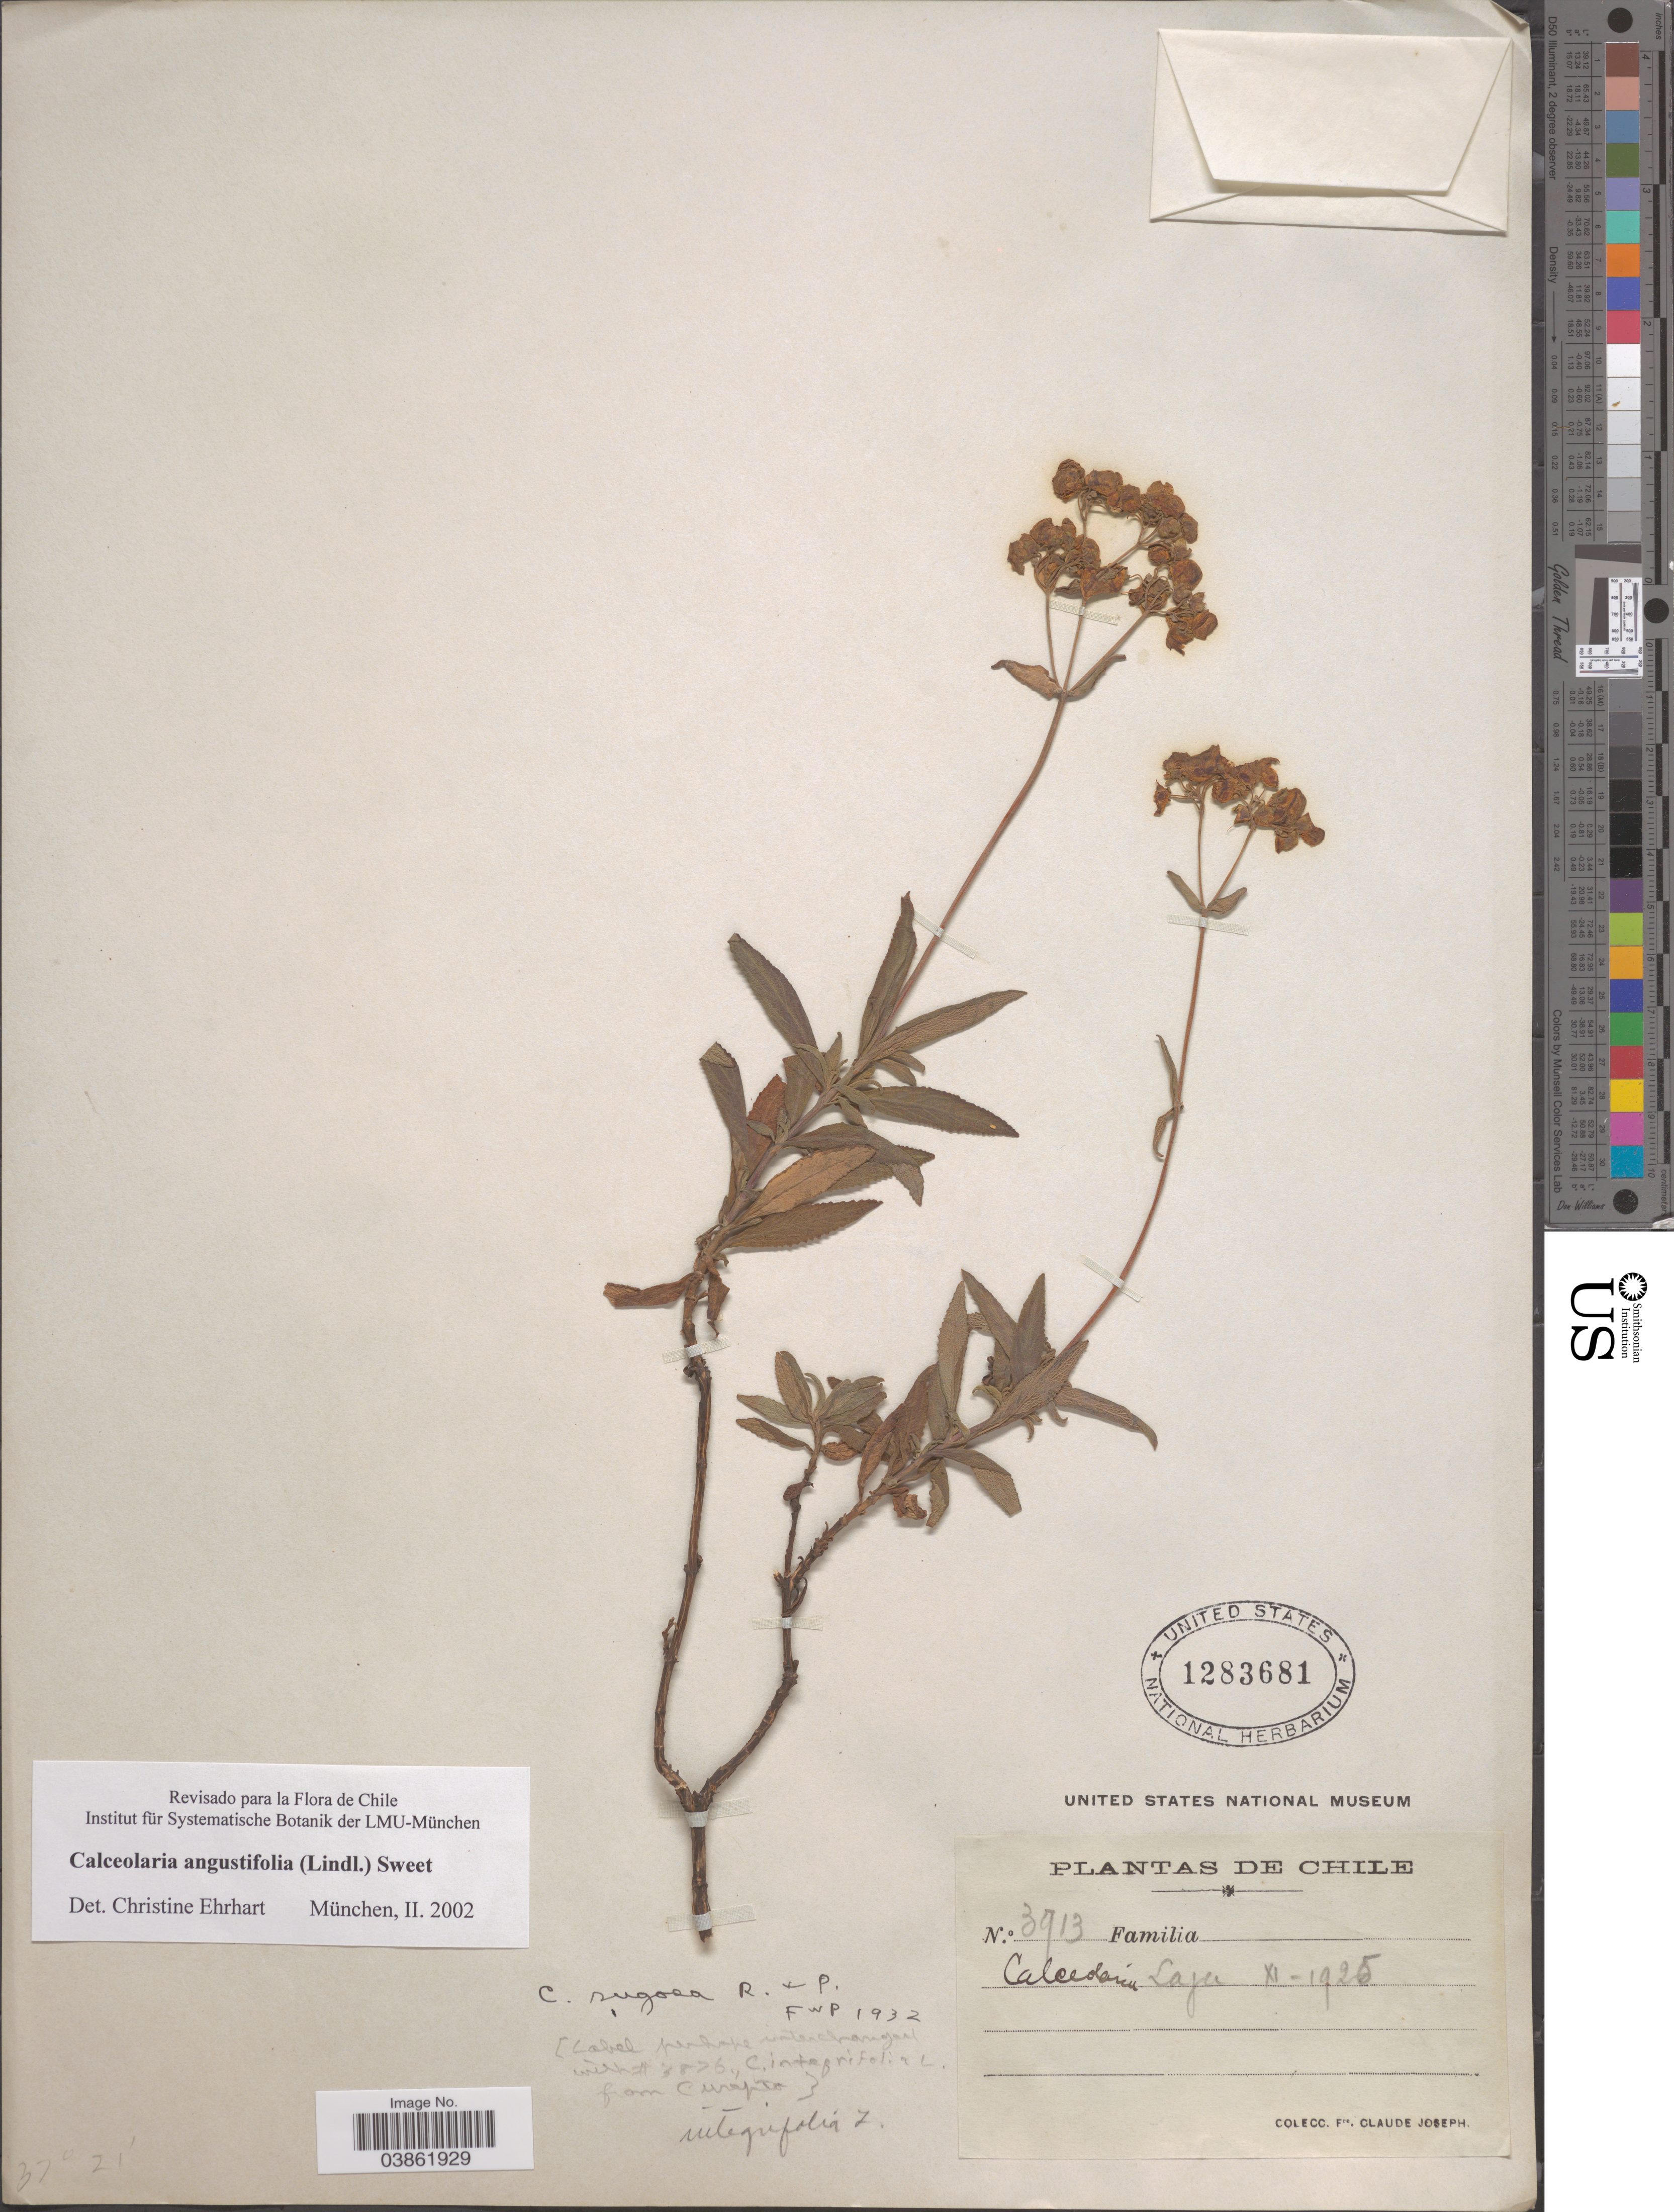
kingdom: Plantae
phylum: Tracheophyta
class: Magnoliopsida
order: Lamiales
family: Calceolariaceae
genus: Calceolaria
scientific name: Calceolaria angustifolia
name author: (Lindl.) Sweet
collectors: Bro. Claude-Joseph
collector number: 3913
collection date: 1925-11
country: Chile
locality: Laja.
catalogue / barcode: US 1283681